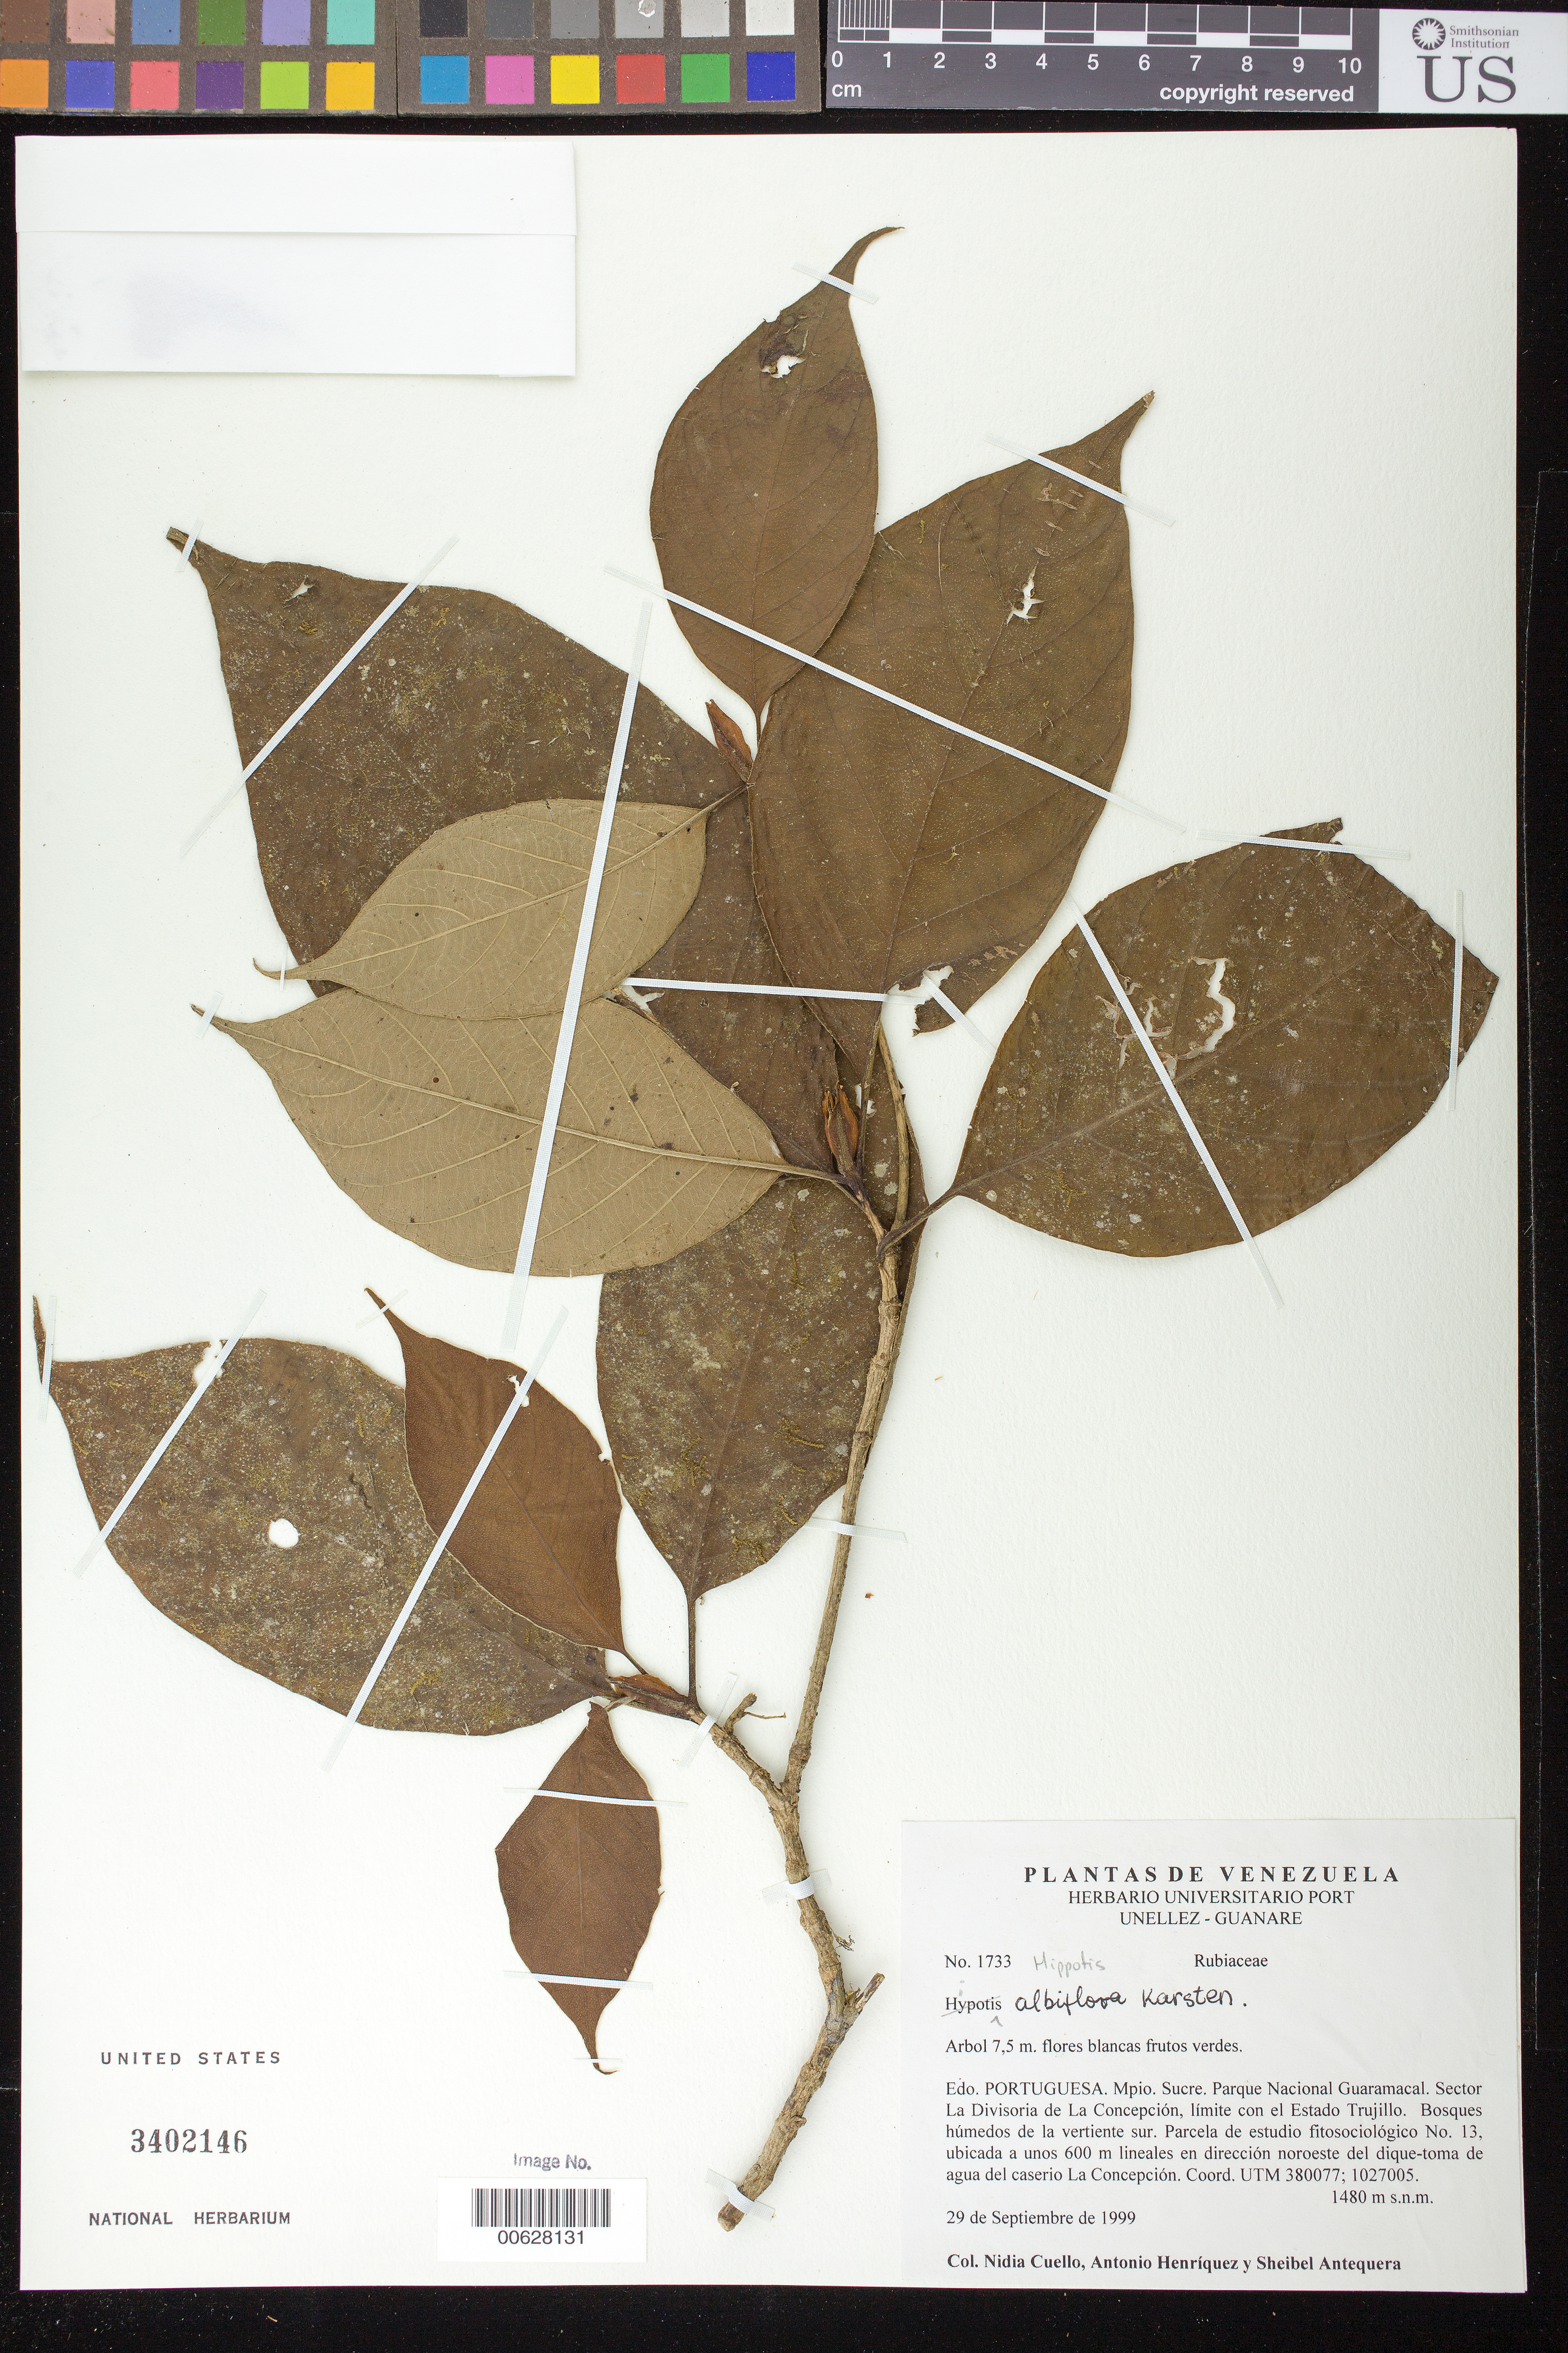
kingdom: Plantae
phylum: Tracheophyta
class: Magnoliopsida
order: Gentianales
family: Rubiaceae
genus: Hippotis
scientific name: Hippotis albiflora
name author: H. Karst.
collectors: N. L. Cuello, A. Henriquez & S. Antequera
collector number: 1733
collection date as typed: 29 Sep 1999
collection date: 1999-09-29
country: Venezuela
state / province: Portuguesa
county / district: Sucre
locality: Parque Nacional Guaramacal. Sector La Divisoria de La Concepción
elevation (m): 1480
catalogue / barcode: US 3402146